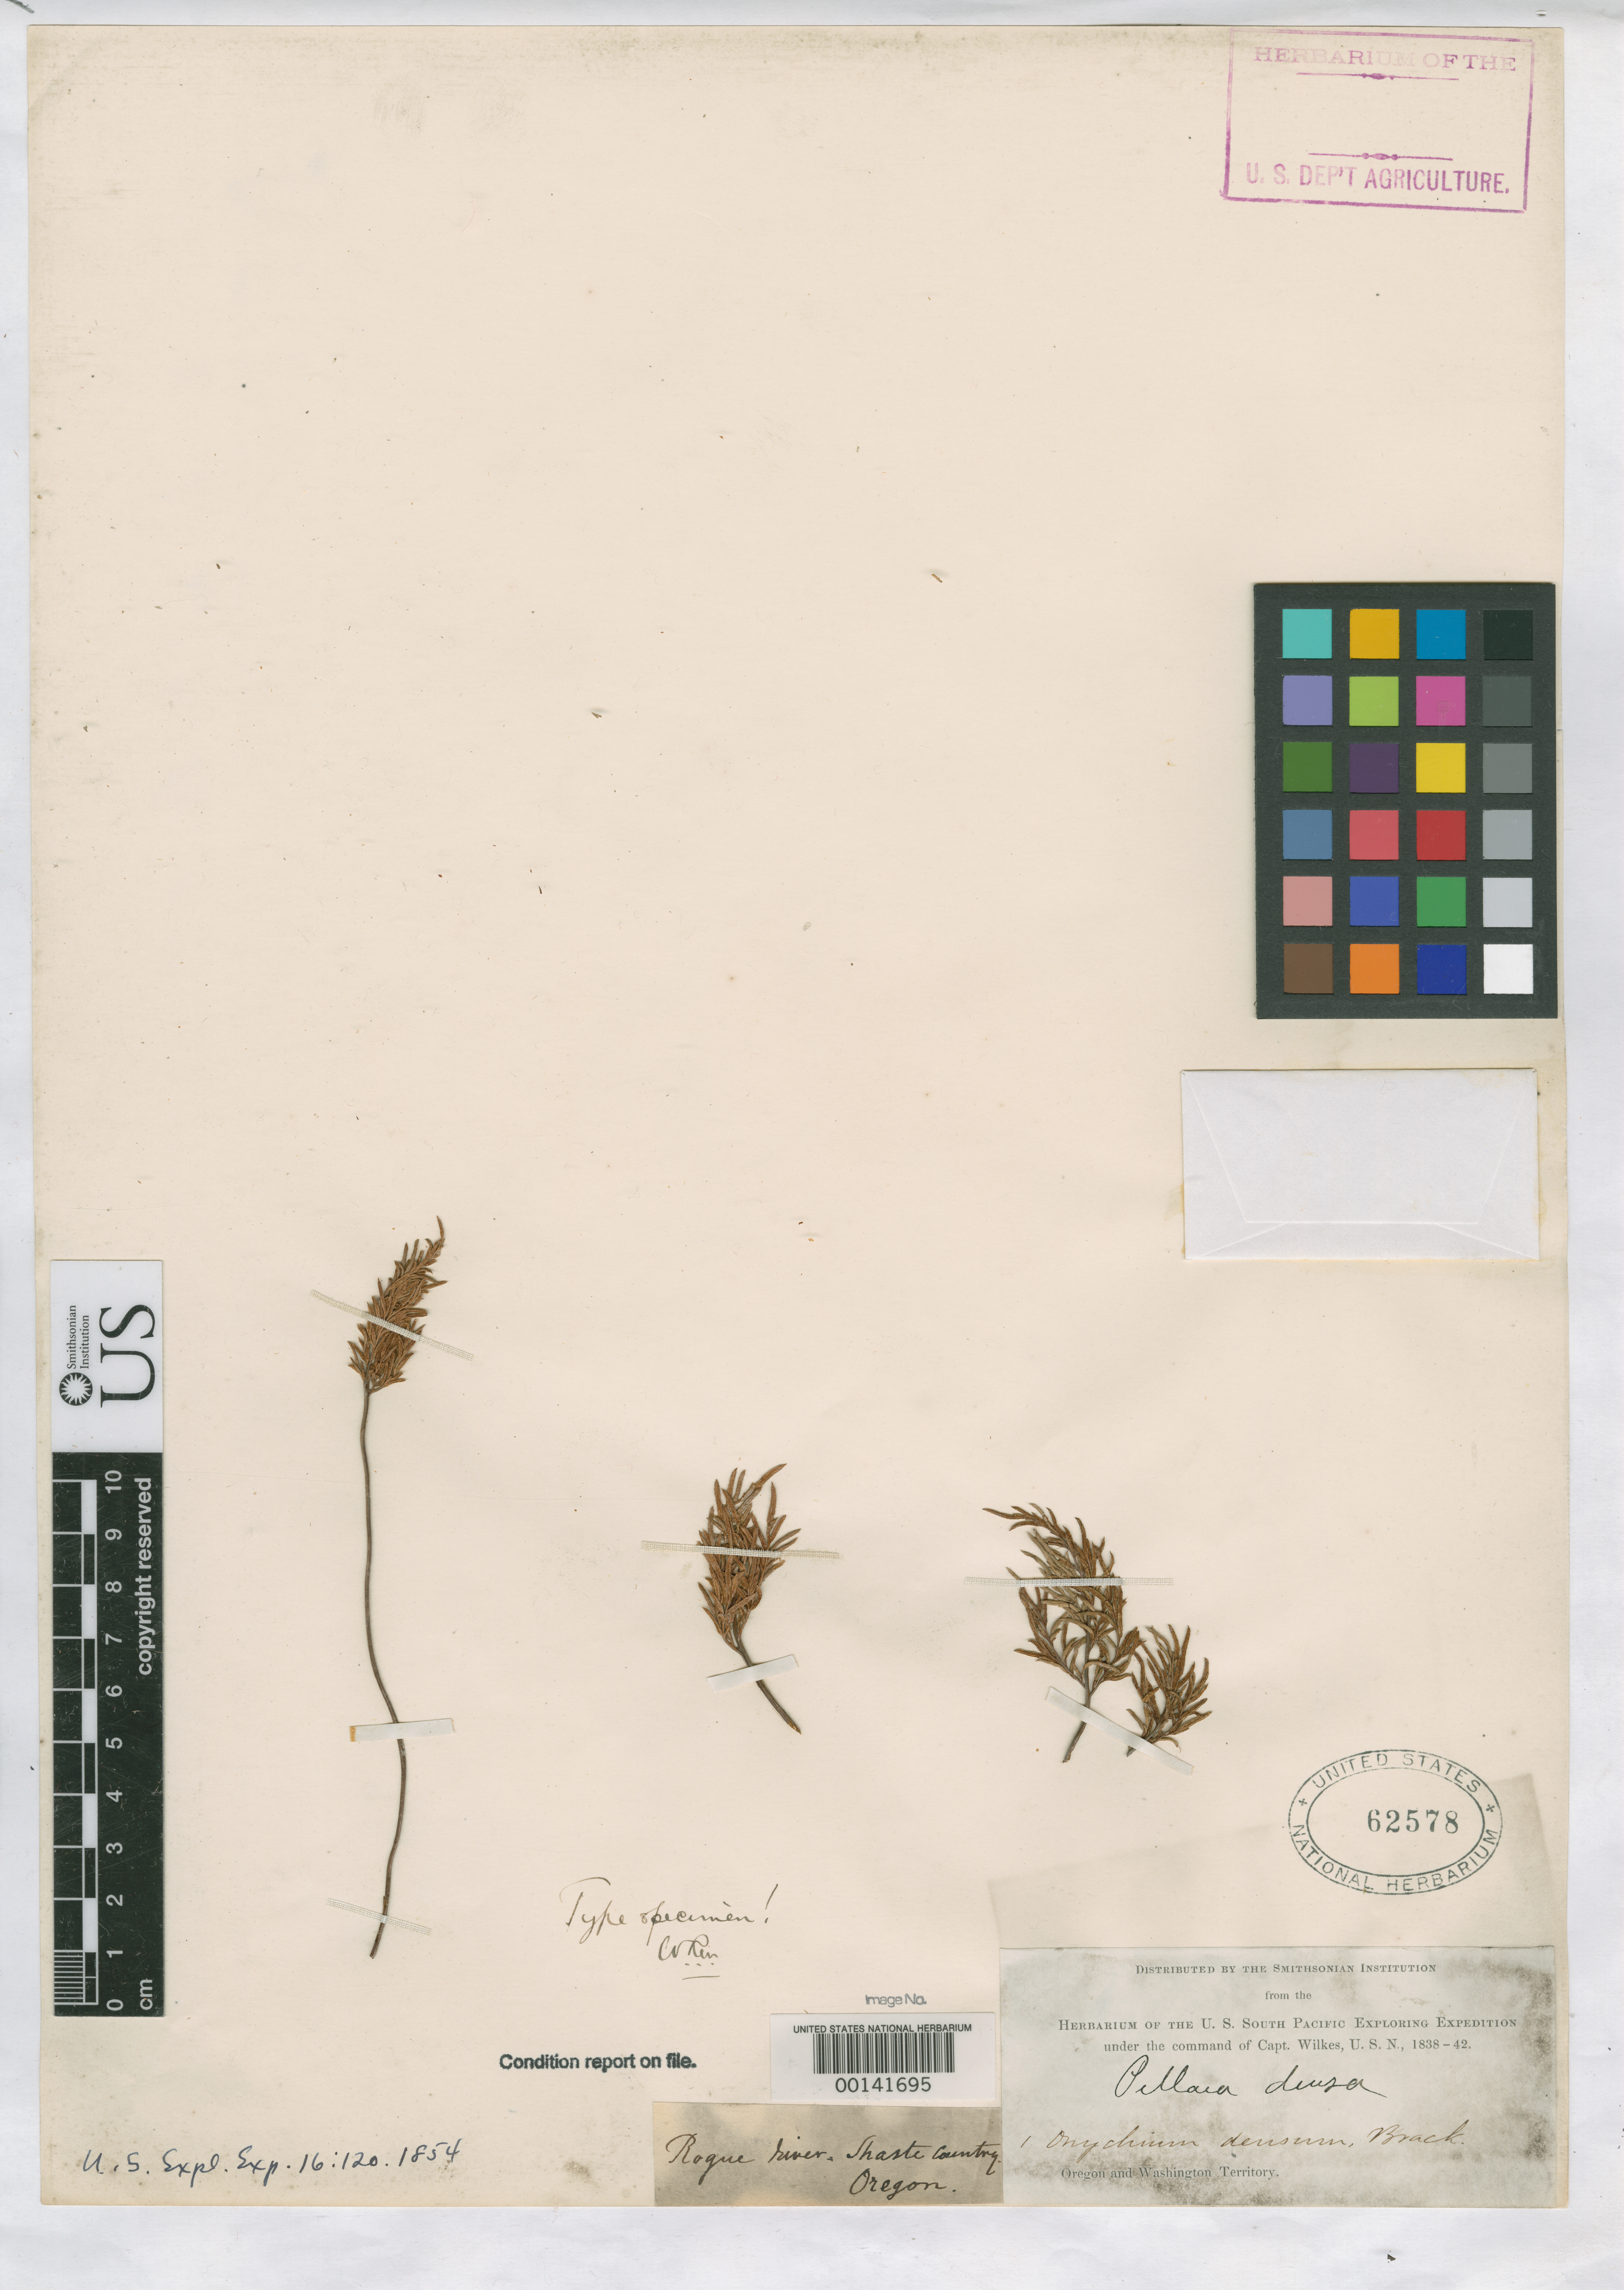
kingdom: Plantae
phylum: Tracheophyta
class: Polypodiopsida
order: Polypodiales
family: Pteridaceae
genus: Onychium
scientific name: Onychium densum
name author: Brack. in Wilkes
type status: Holotype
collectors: Wilkes Explor. Exped.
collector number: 1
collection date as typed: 1838 to -- --- 1842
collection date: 1838/1842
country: United States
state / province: Oregon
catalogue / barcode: US 62578